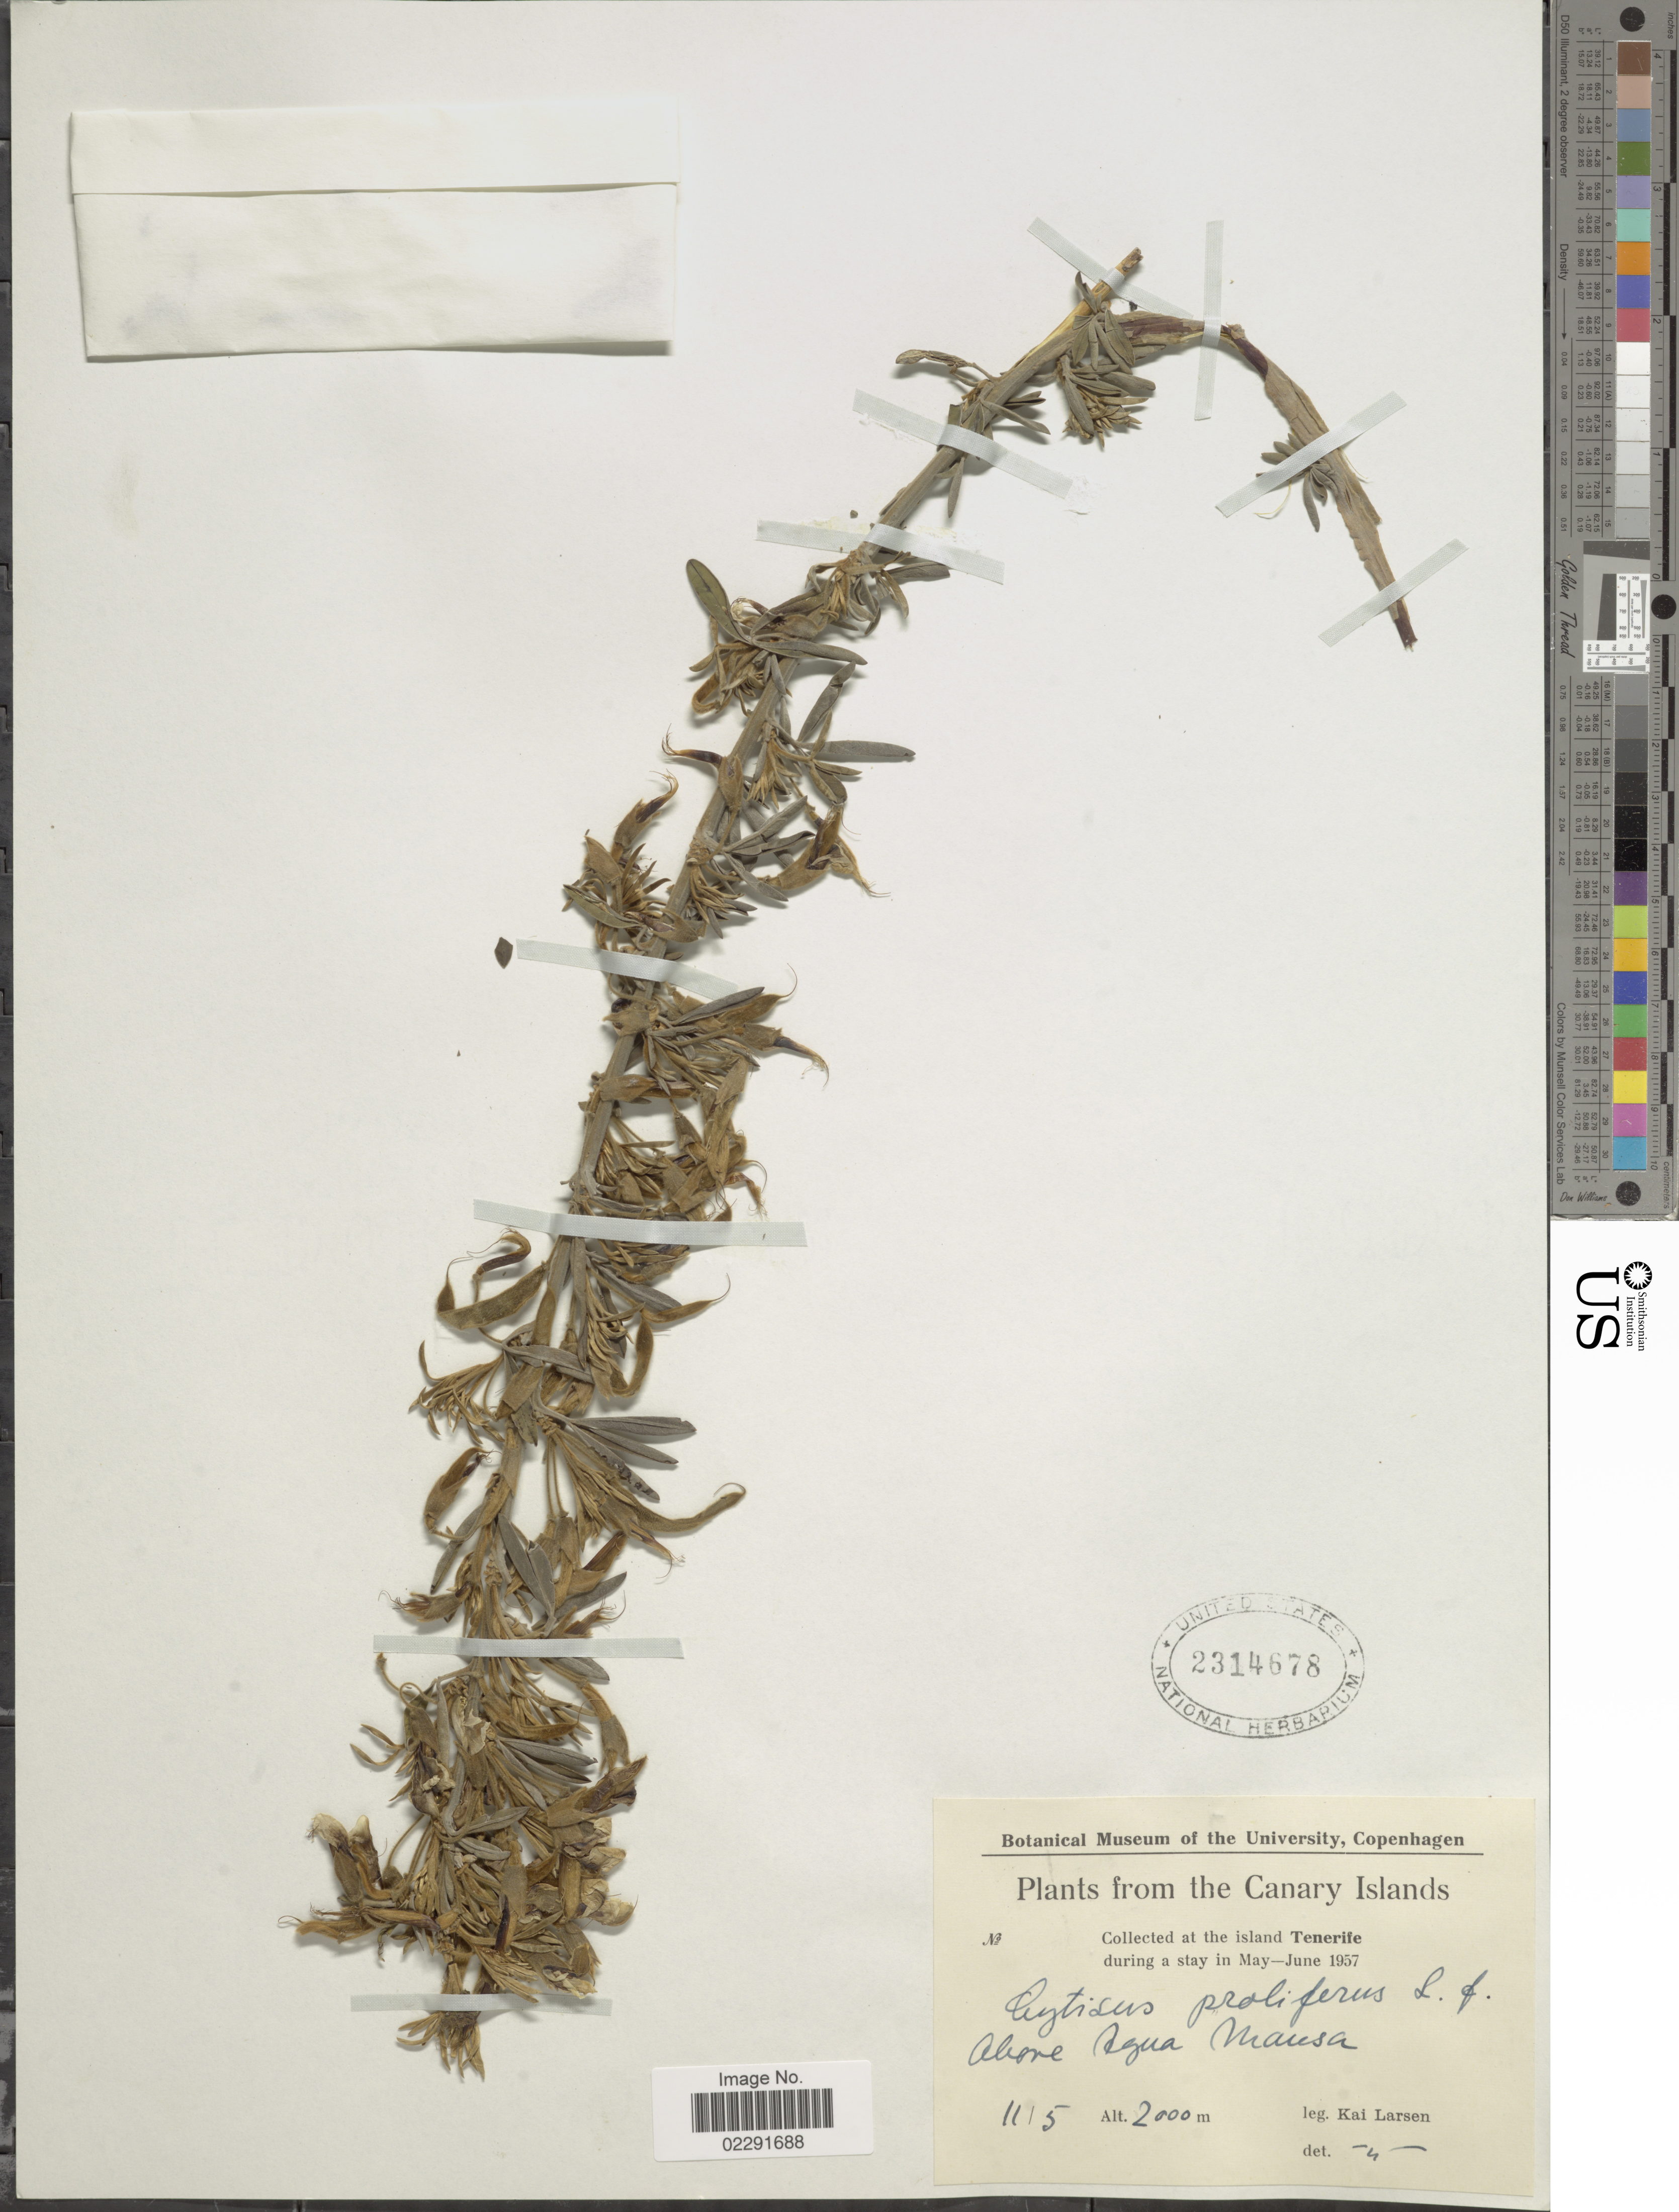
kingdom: Plantae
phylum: Tracheophyta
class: Magnoliopsida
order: Fabales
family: Fabaceae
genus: Cytisus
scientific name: Cytisus prolifer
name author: L. f.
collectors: K. Larsen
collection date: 1957-05-11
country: Spain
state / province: Canarias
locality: Island Teneriffe, above Agua Mansa.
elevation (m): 2000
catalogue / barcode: US 2314678